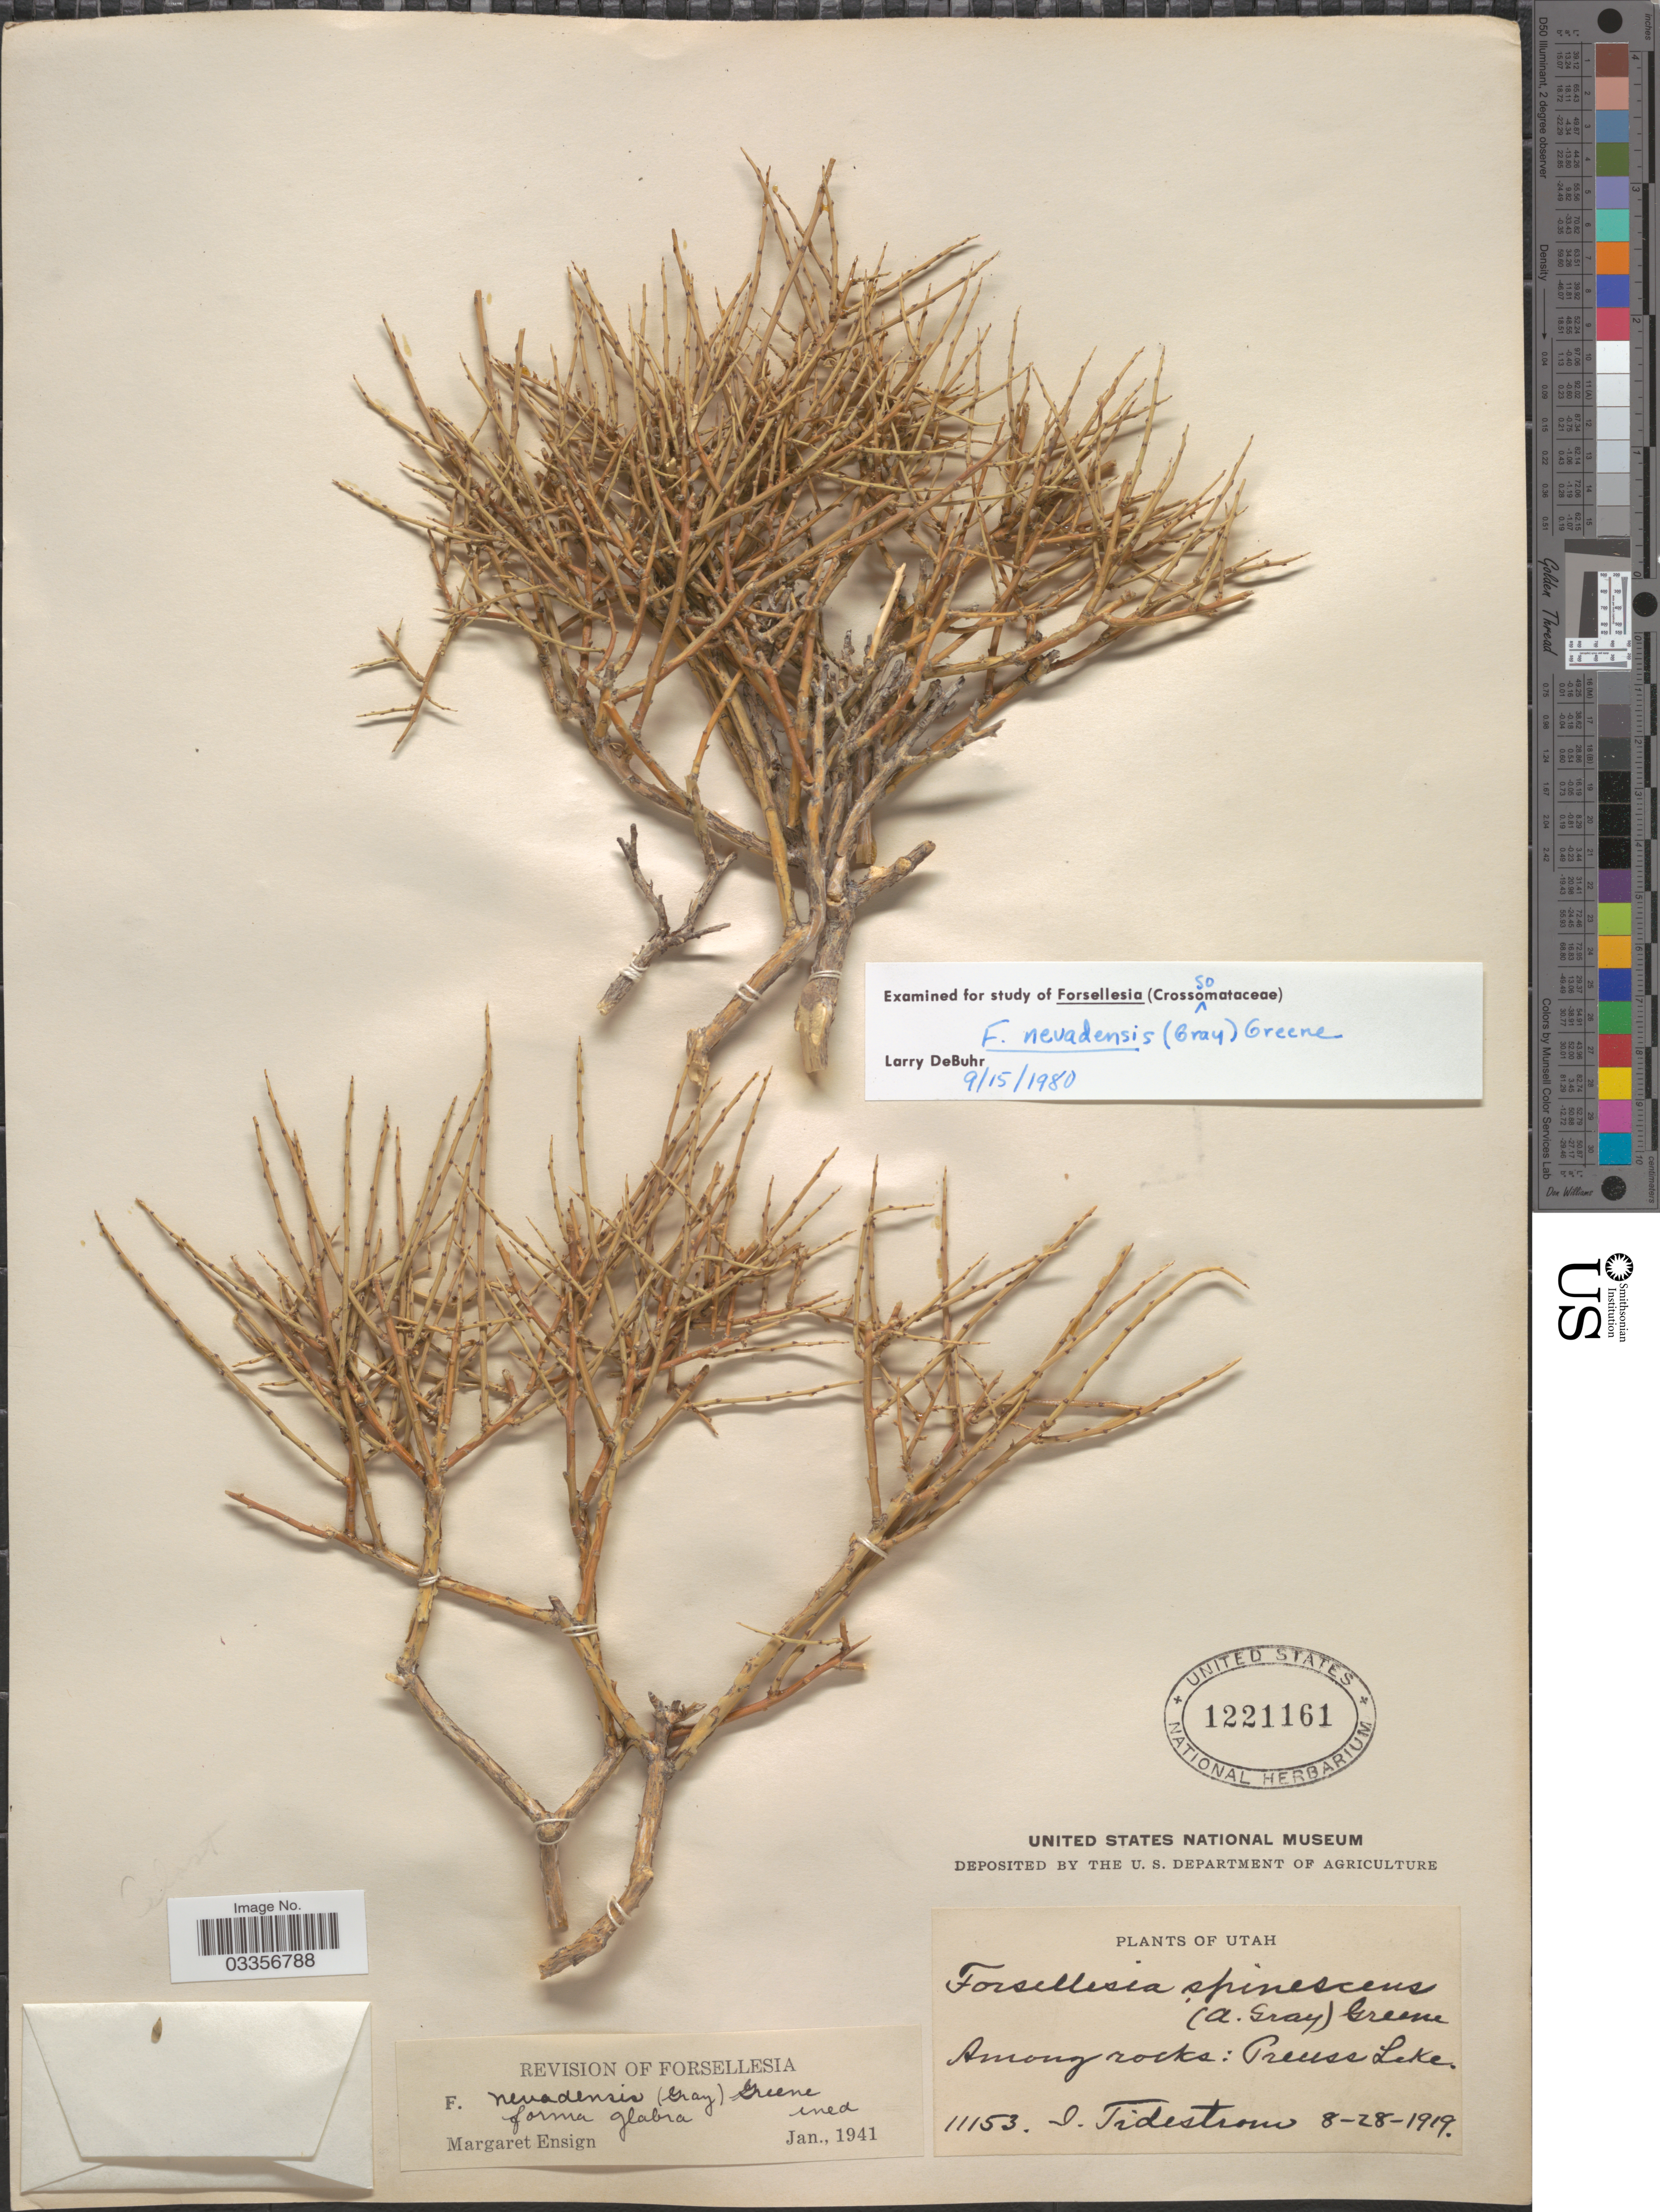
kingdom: Plantae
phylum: Tracheophyta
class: Magnoliopsida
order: Crossosomatales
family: Crossosomataceae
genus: Glossopetalon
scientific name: Glossopetalon spinescens var. aridum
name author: M.E. Jones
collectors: I. F. Tidestrom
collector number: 11153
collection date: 1919-08-28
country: United States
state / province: Utah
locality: Preuss Lake.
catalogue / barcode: US 1221161